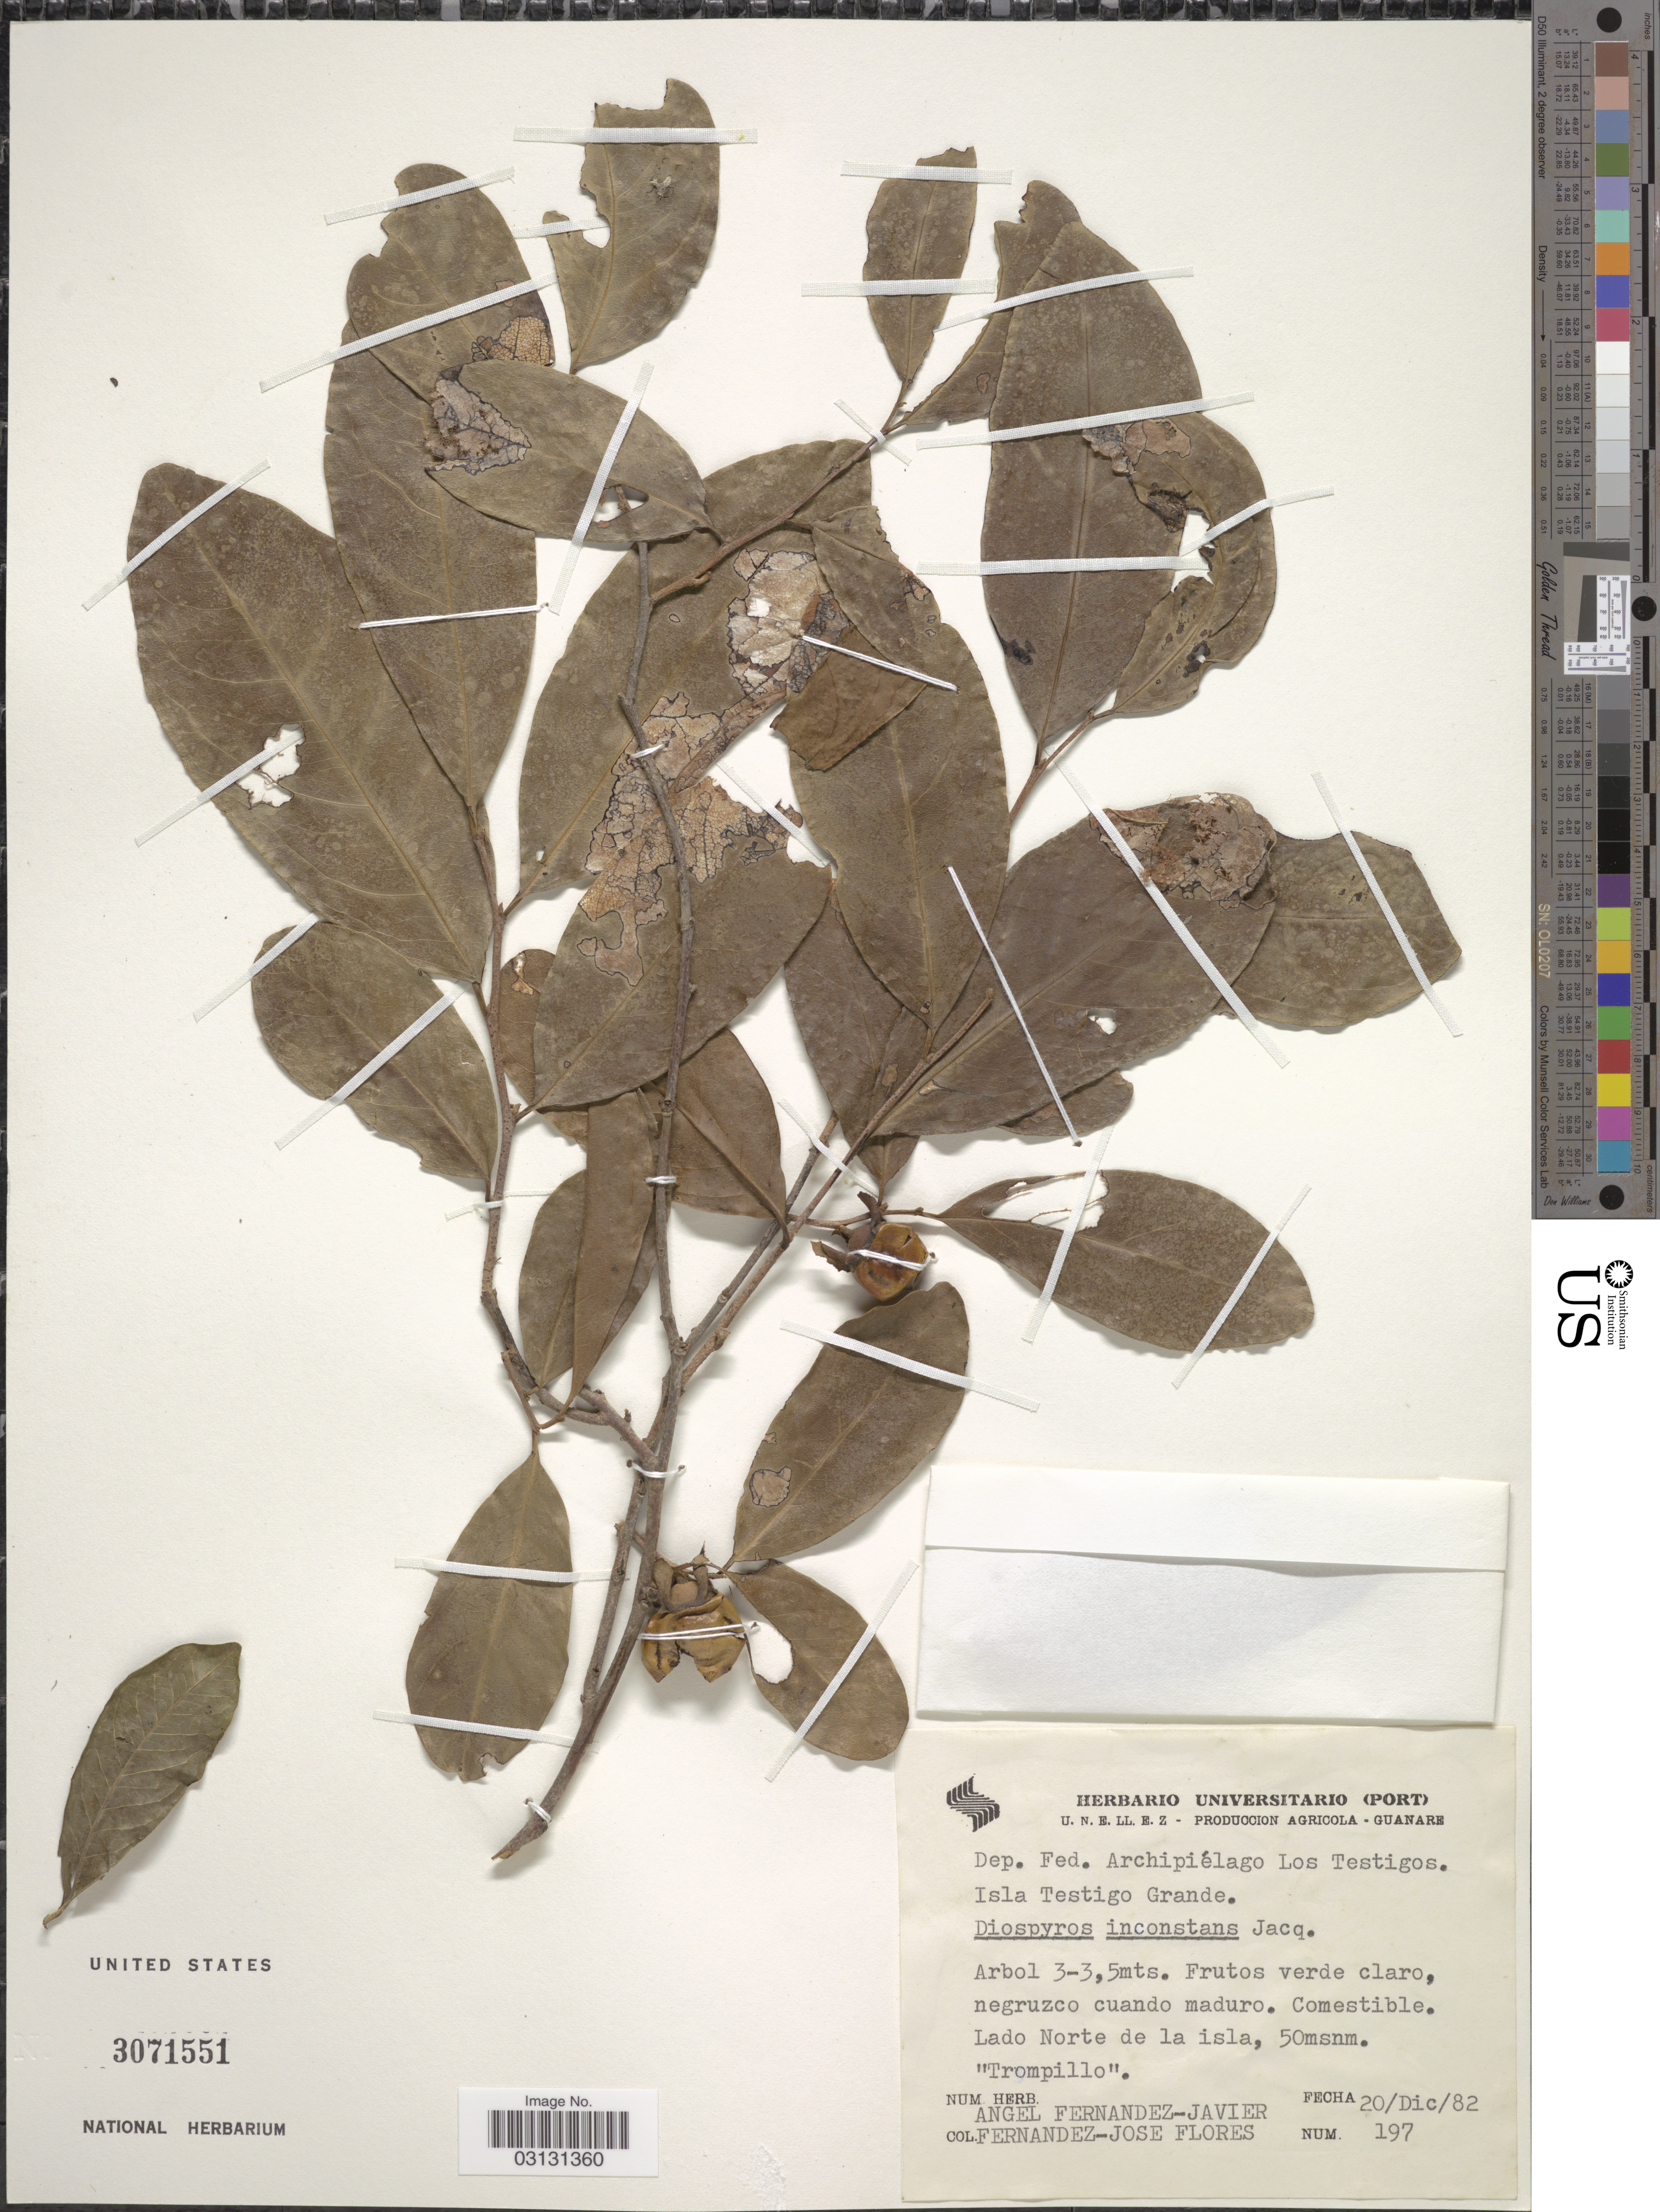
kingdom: Plantae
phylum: Tracheophyta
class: Magnoliopsida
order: Ericales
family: Ebenaceae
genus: Diospyros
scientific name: Diospyros inconstans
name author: Jacq.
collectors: Á. Fernández, J. Fernández & J. Flores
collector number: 197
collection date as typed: Transcribed d/m/y: 20/12/82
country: Venezuela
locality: Dep. Fed. Archipiélago Los Testigos. Isla Testigo Grande. Lado Norte de la isla.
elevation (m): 50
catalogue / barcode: US 3071551